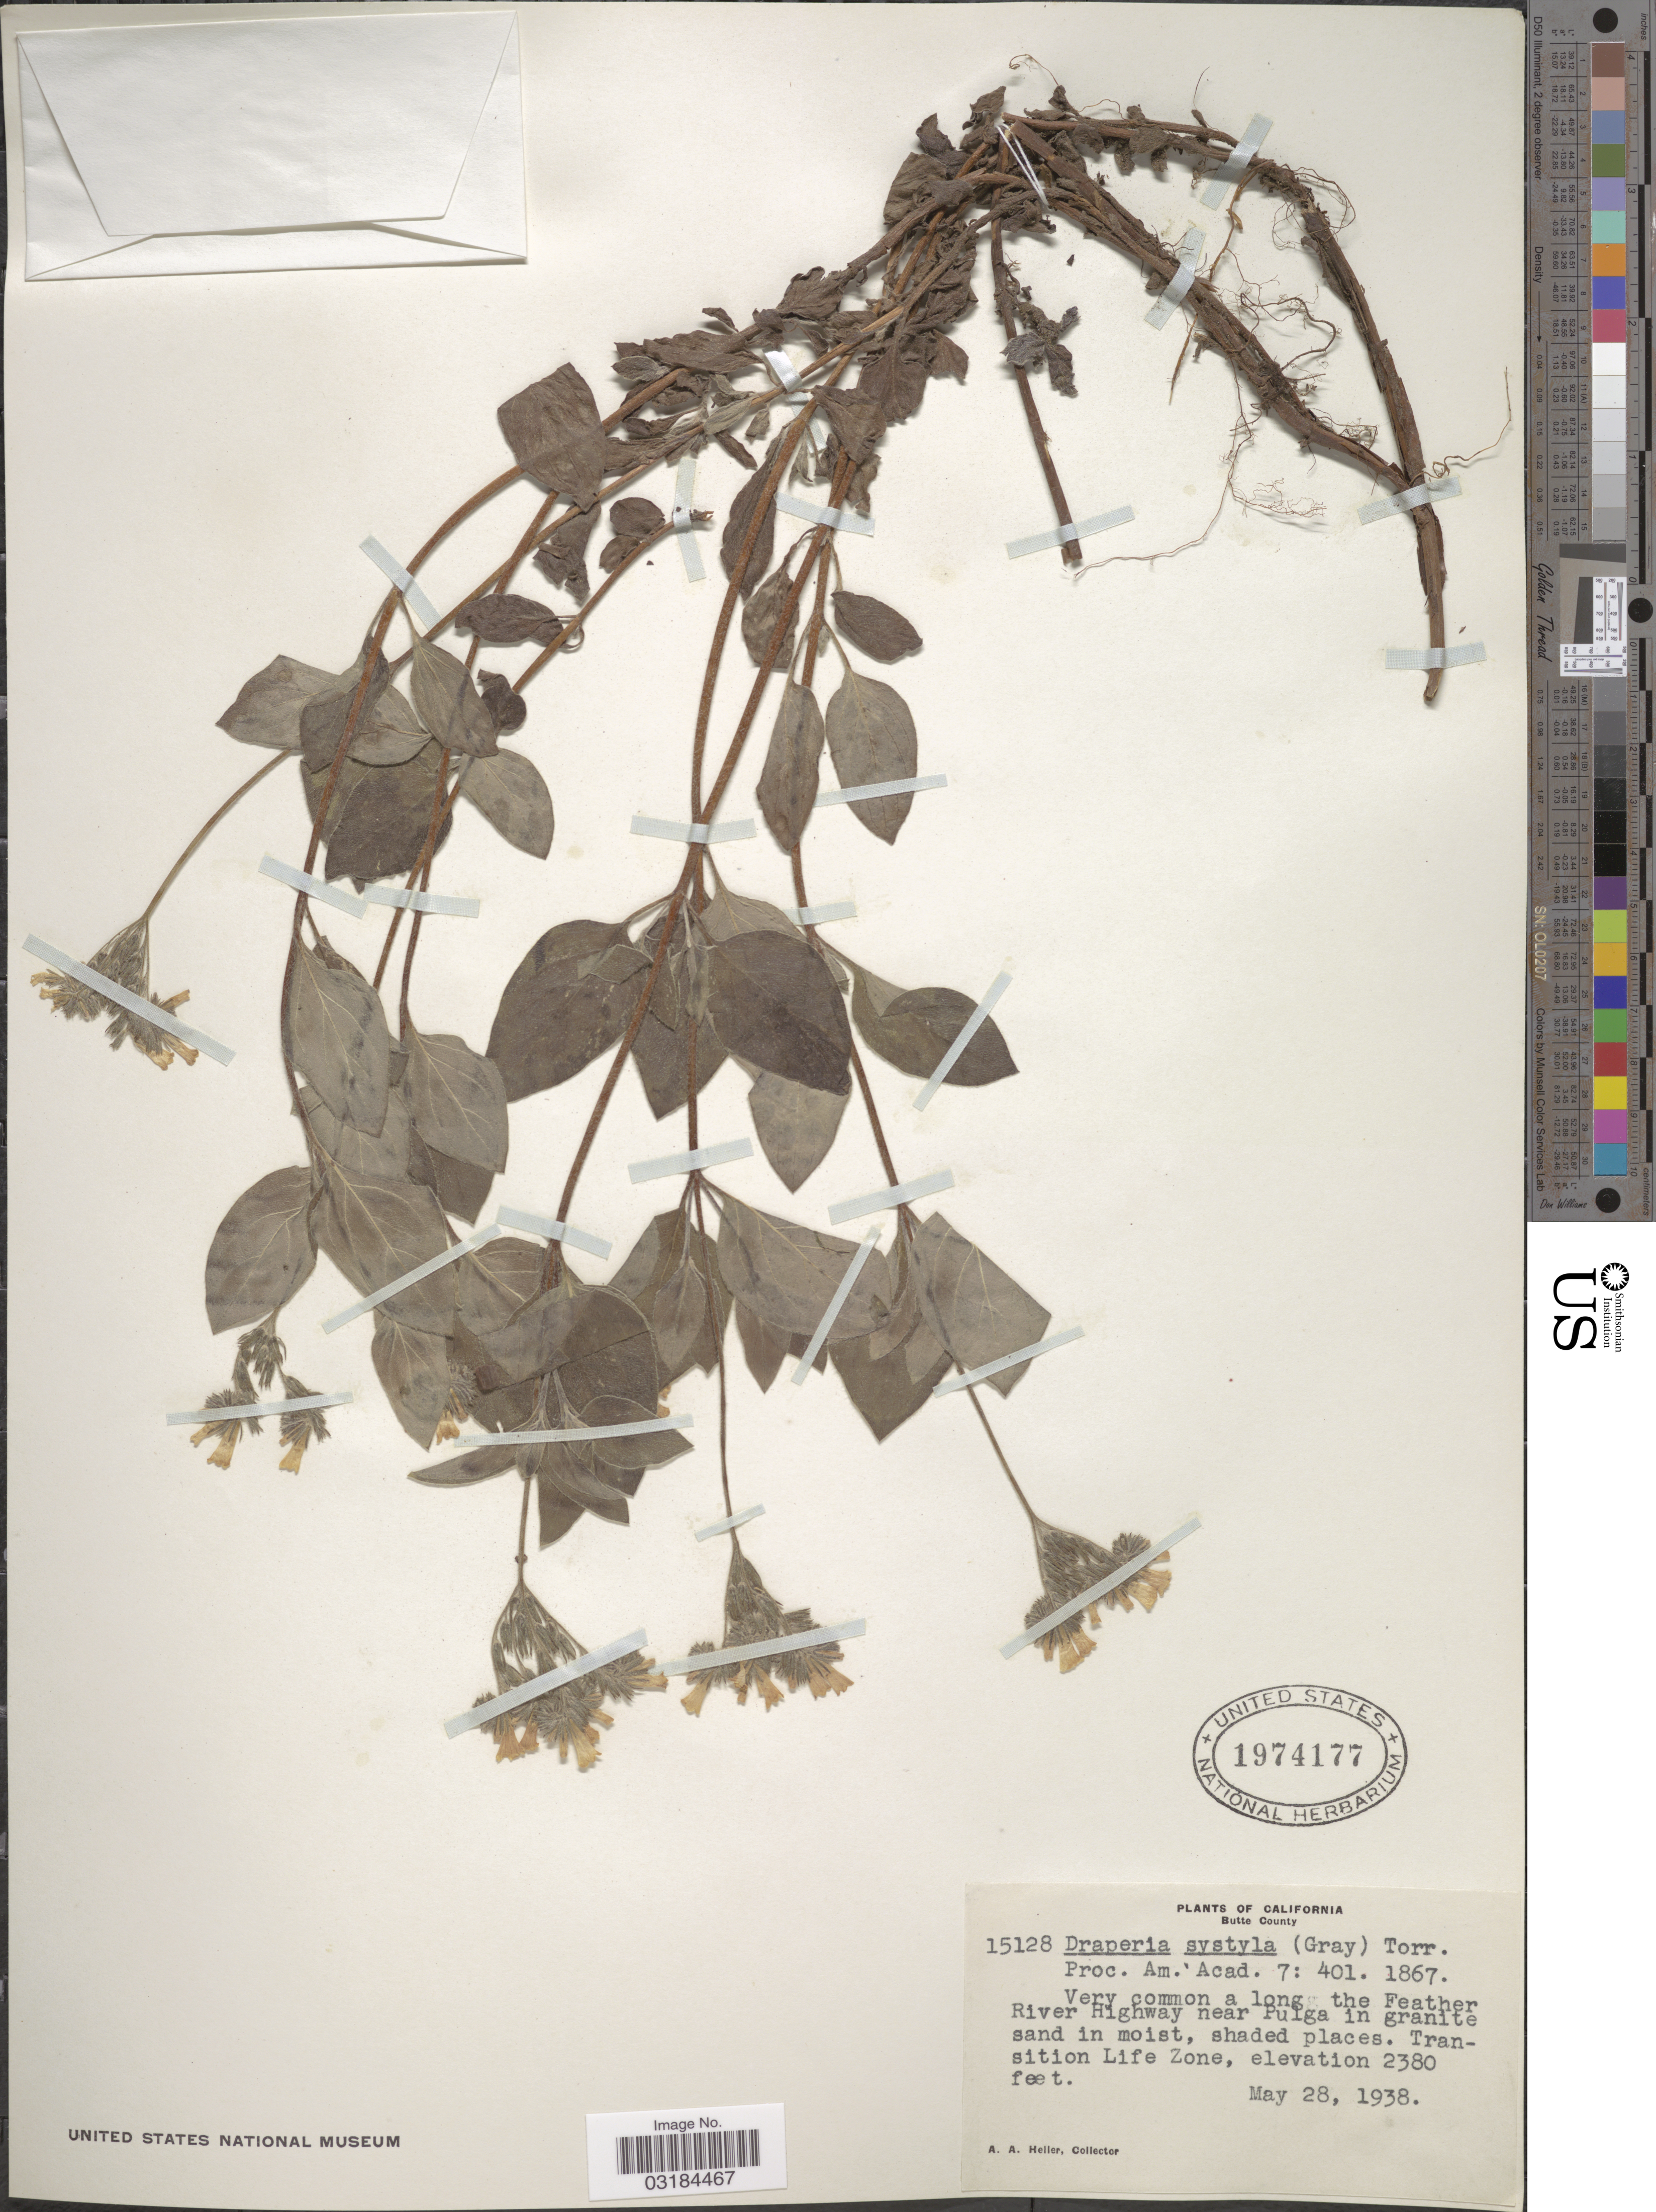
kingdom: Plantae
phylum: Tracheophyta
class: Magnoliopsida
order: Boraginales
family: Hydrophyllaceae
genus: Draperia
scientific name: Draperia systyla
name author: (A. Gray) Torr.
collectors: A. A. Heller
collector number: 15128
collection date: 1938-05-28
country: United States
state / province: California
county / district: Butte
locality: Butte County. Very common along the Feather River Highway near Pulga in granite sand in moist, shaded places. Transition Life Zone.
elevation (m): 725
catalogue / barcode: US 1974177